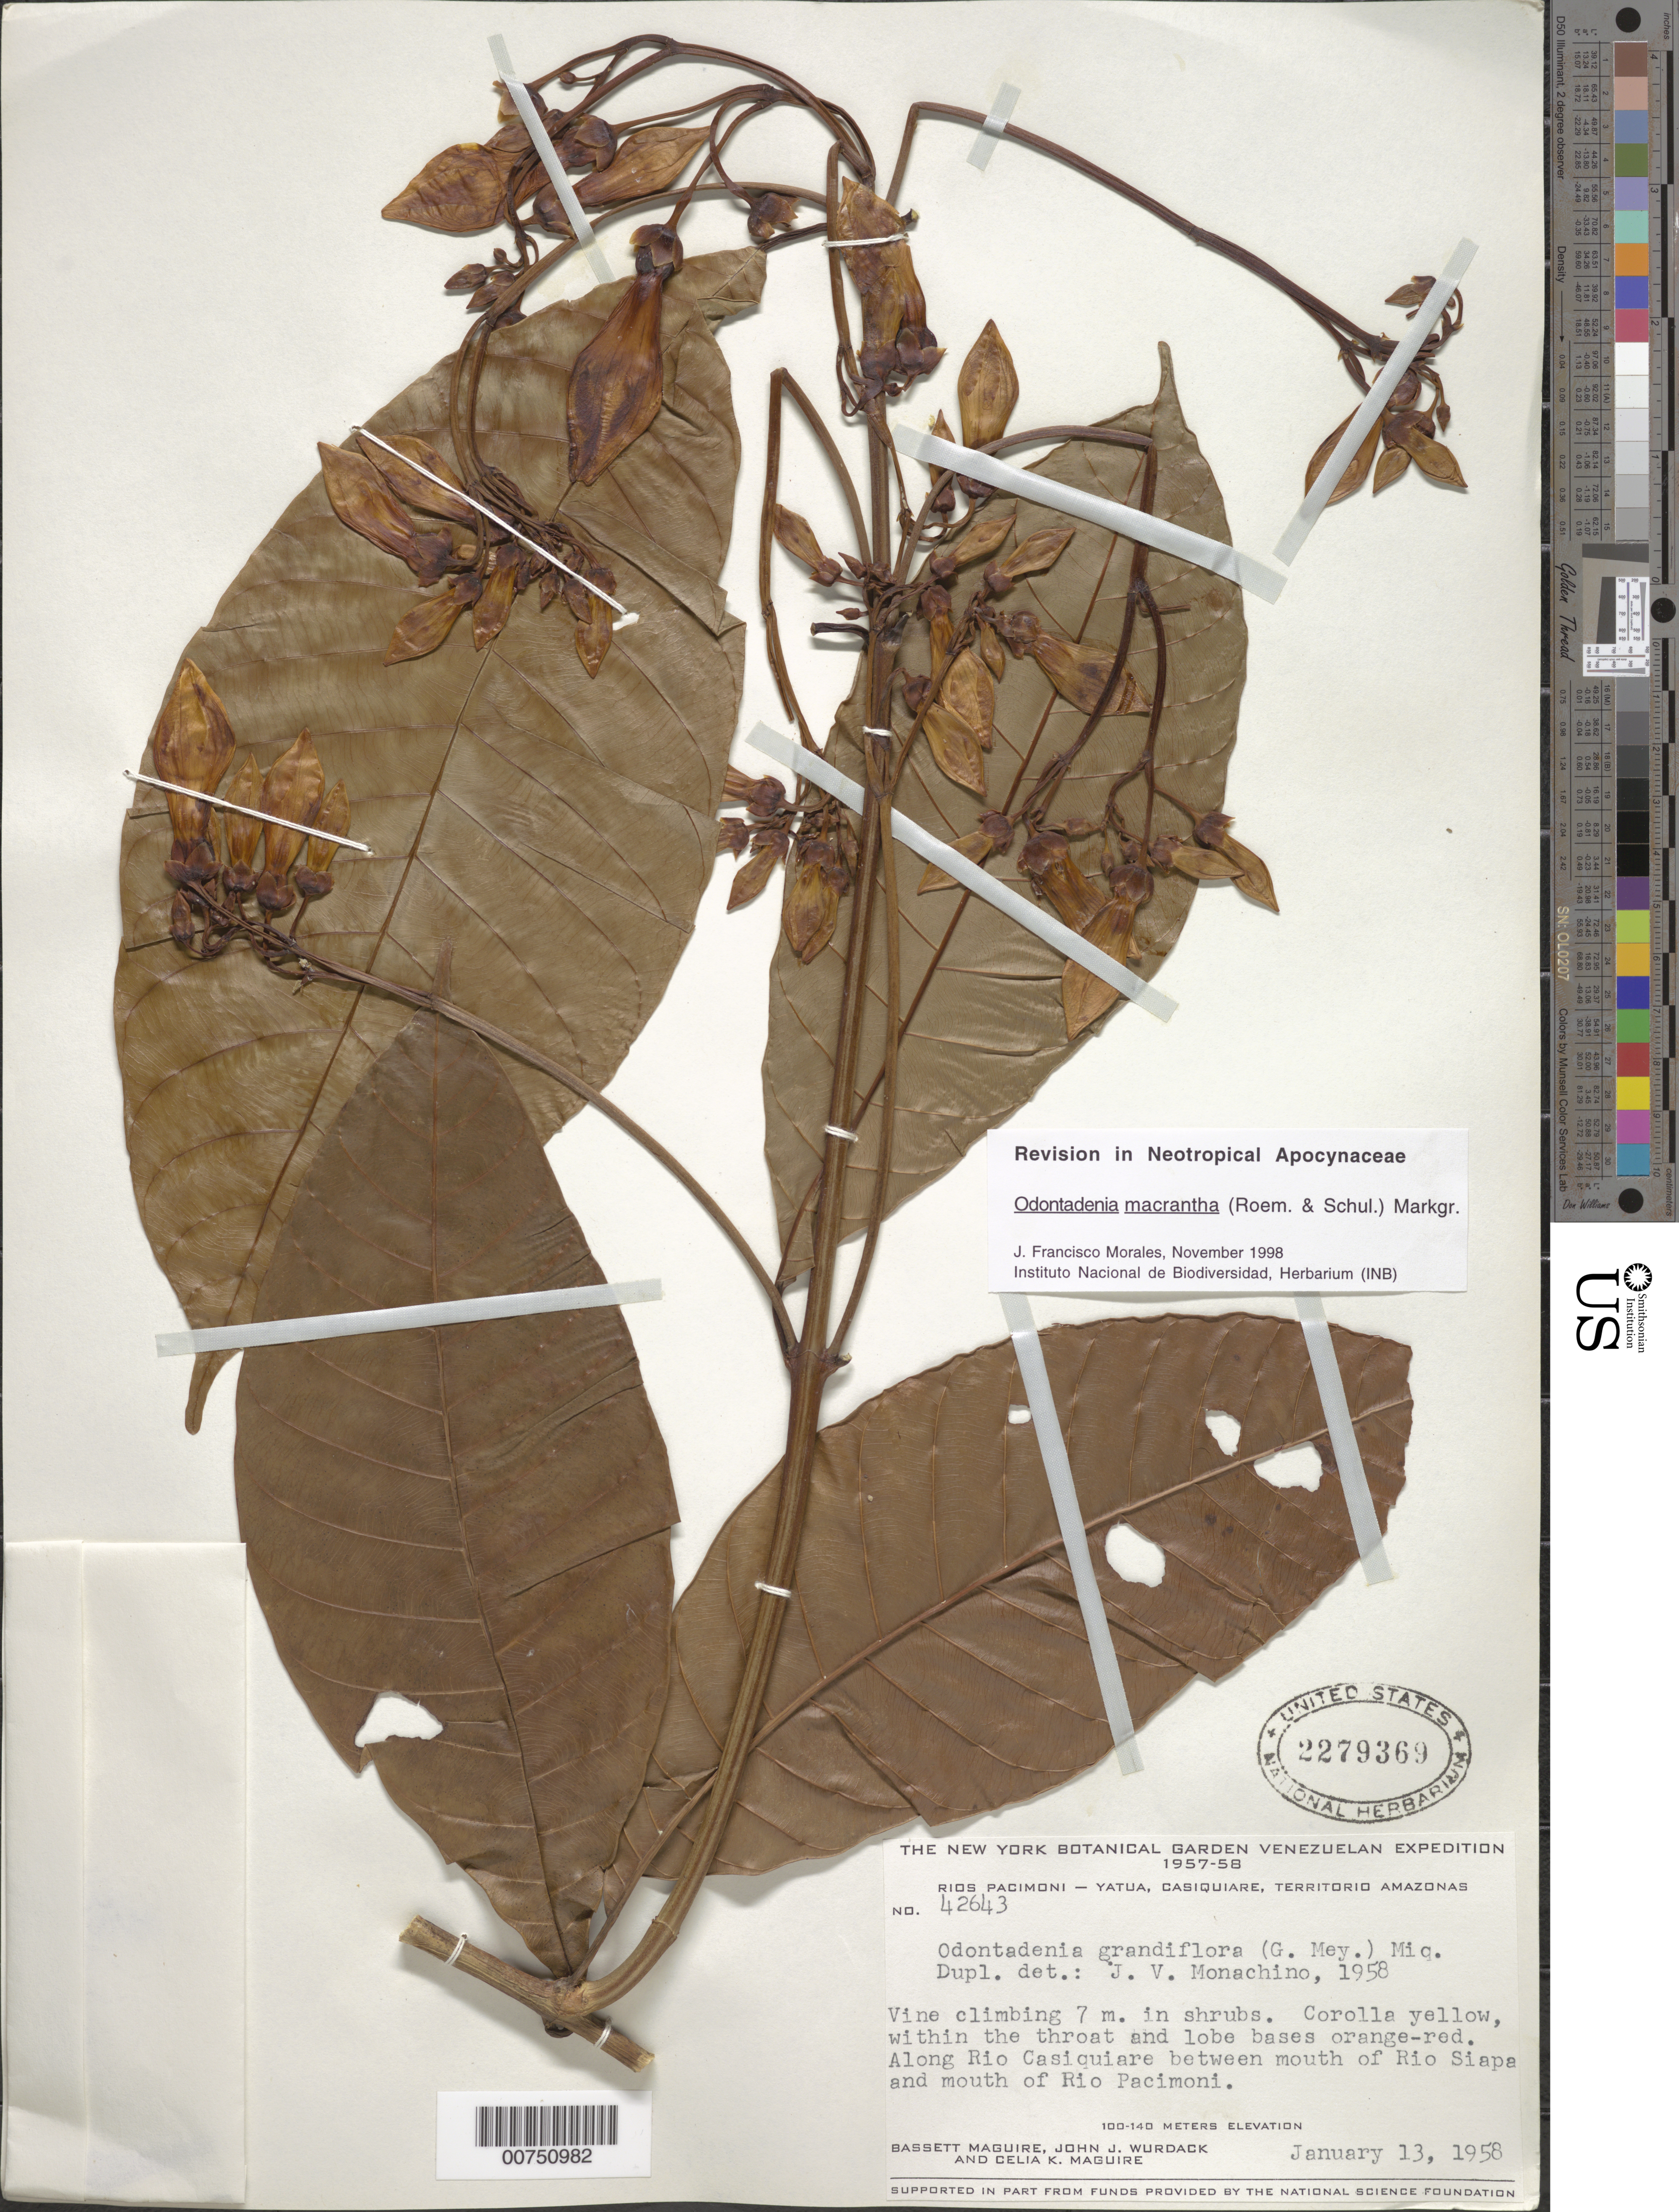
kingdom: Plantae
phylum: Tracheophyta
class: Magnoliopsida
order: Gentianales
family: Apocynaceae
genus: Odontadenia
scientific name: Odontadenia macrantha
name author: (Roem. & Schult.) Markgr.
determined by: Morales, J. F.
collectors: B. Maguire, J. J. Wurdack & C. K. Maguire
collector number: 42643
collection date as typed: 13-Jan-58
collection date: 1958-01-13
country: Venezuela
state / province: Amazonas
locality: Río Casiquiare, betw. mouth of Río Siapa & mouth of Río Pacimoni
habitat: Along river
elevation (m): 100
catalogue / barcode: US 2279369